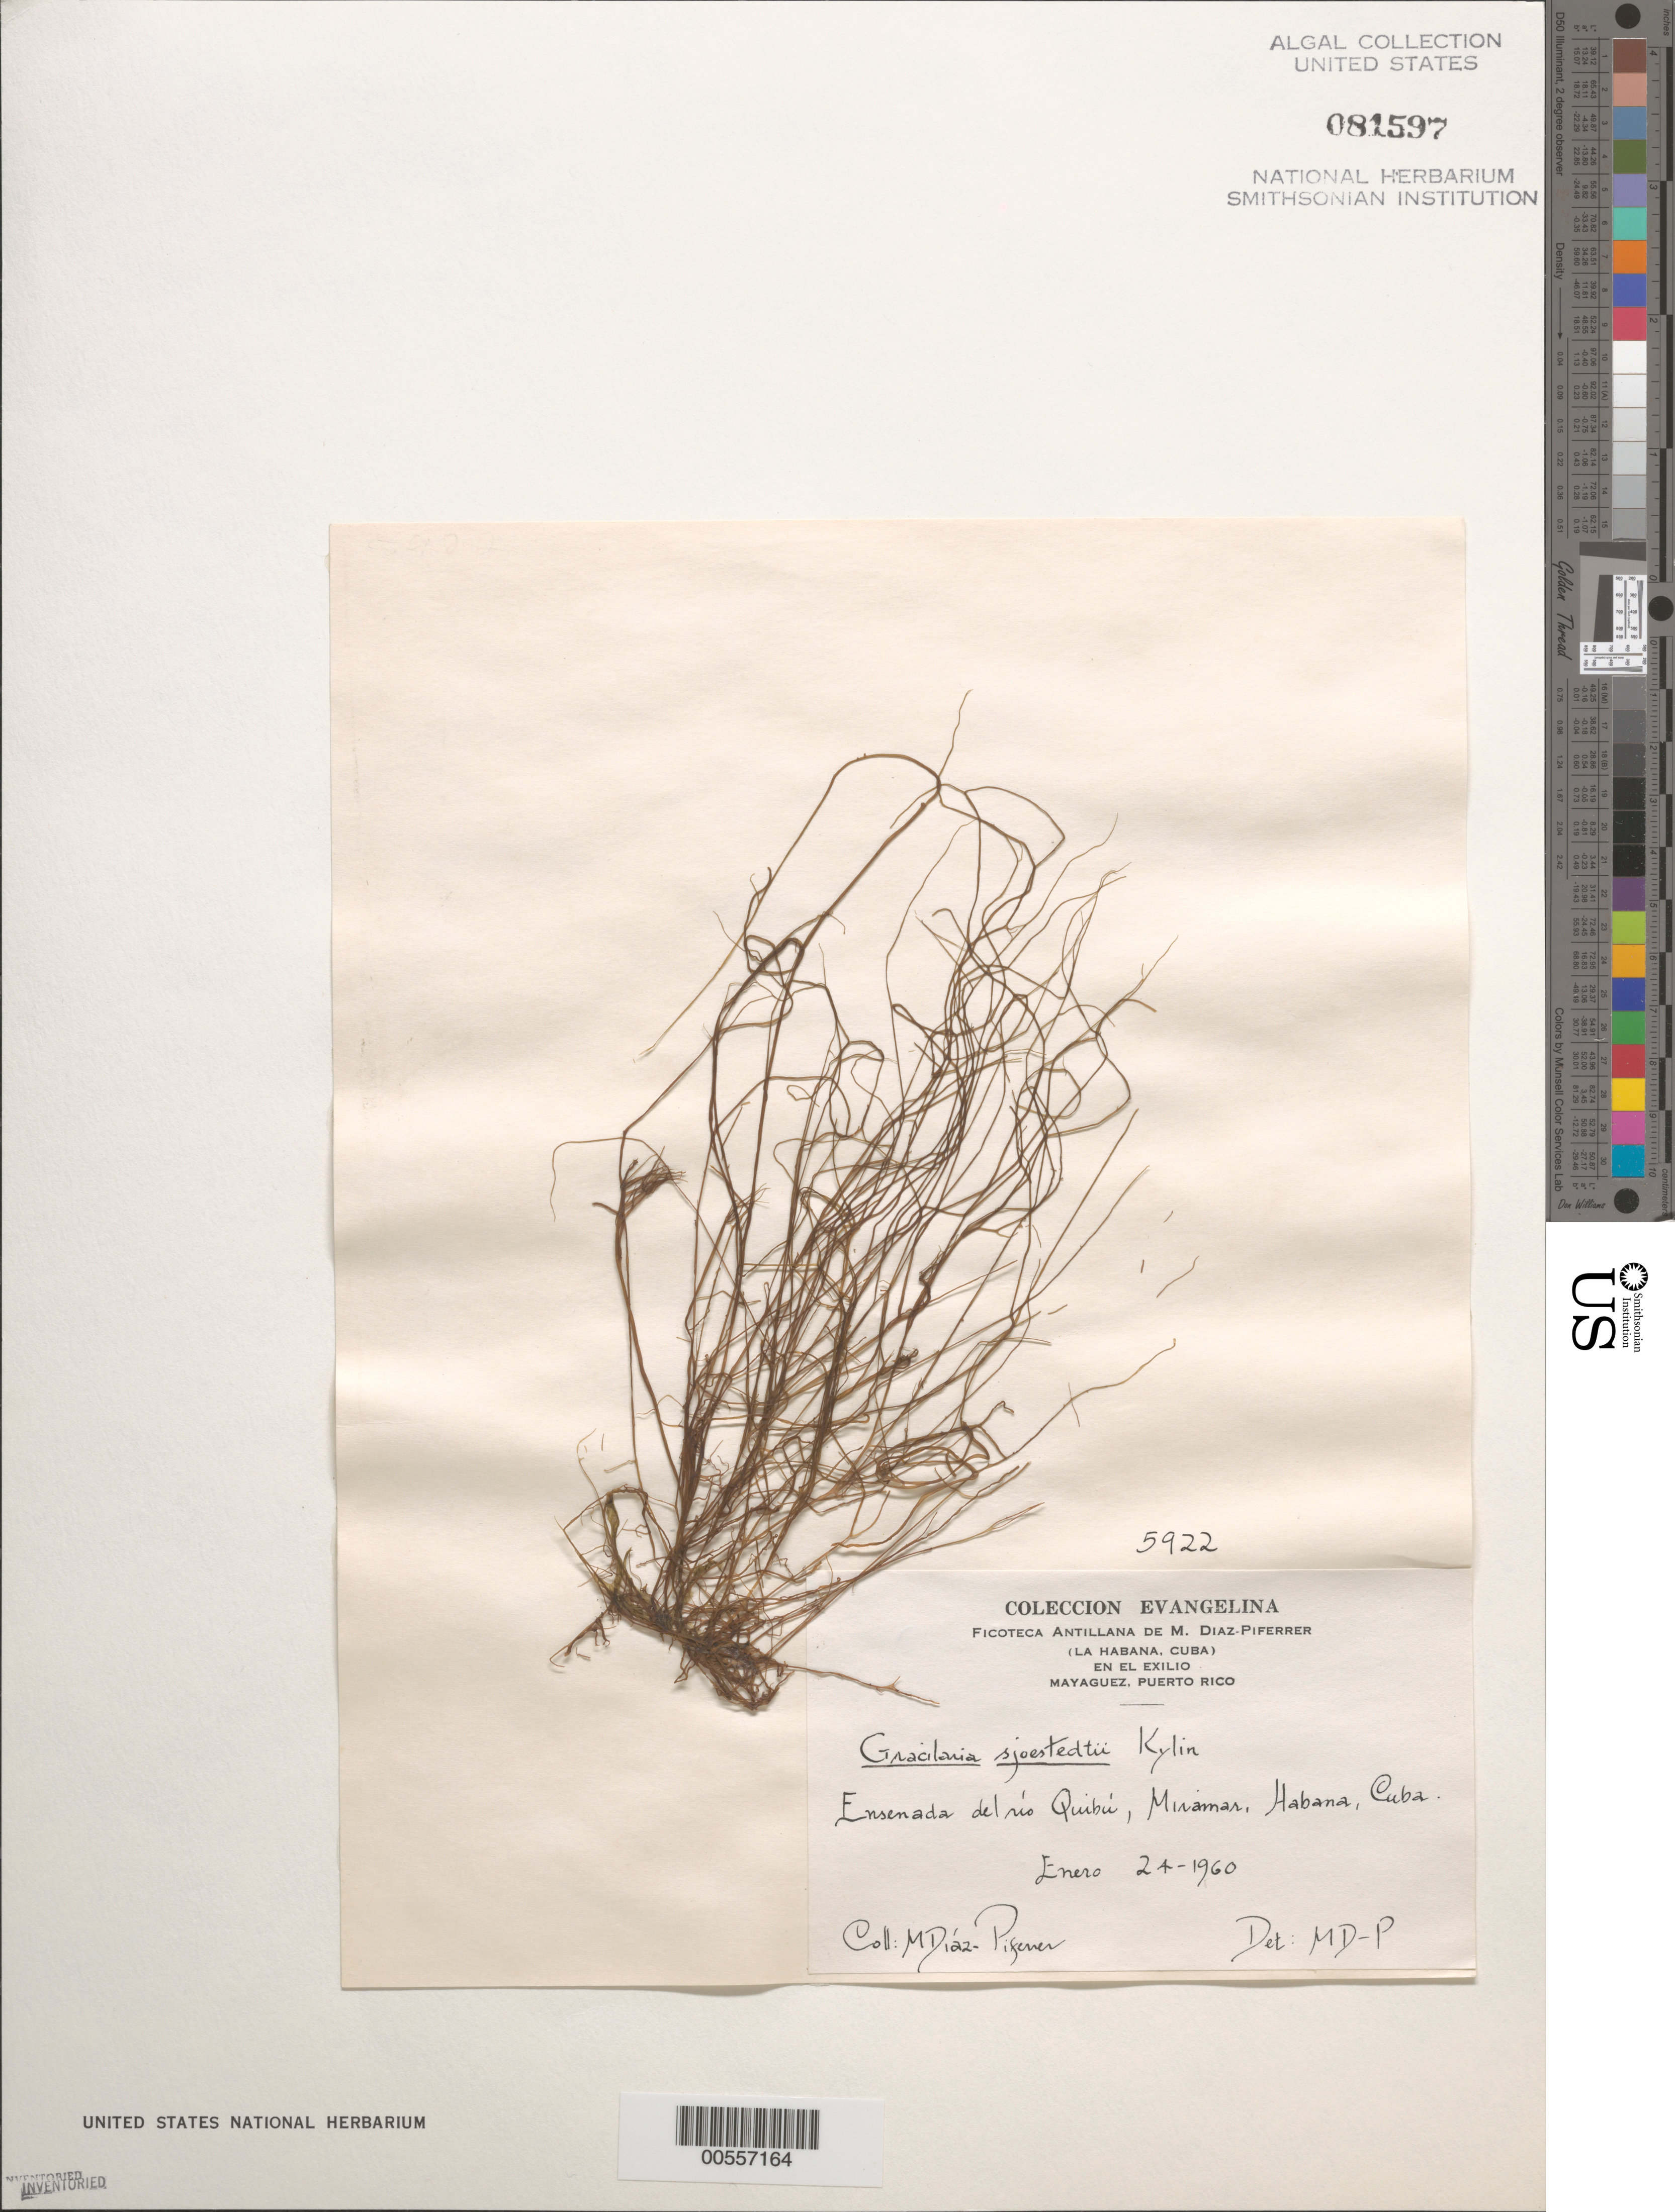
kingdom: Plantae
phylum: Rhodophyta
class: Florideophyceae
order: Gracilariales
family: Gracilariaceae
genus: Gracilariopsis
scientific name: Gracilariopsis andersonii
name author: (Grunow) E.Y. Dawson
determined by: Algae name updating Project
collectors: M. Diaz-Piferrer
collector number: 5922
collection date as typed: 24 Jan 1960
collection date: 1960-01-24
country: Cuba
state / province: La Habana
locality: Ensenada del rio quibu, miramar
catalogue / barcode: US 81597